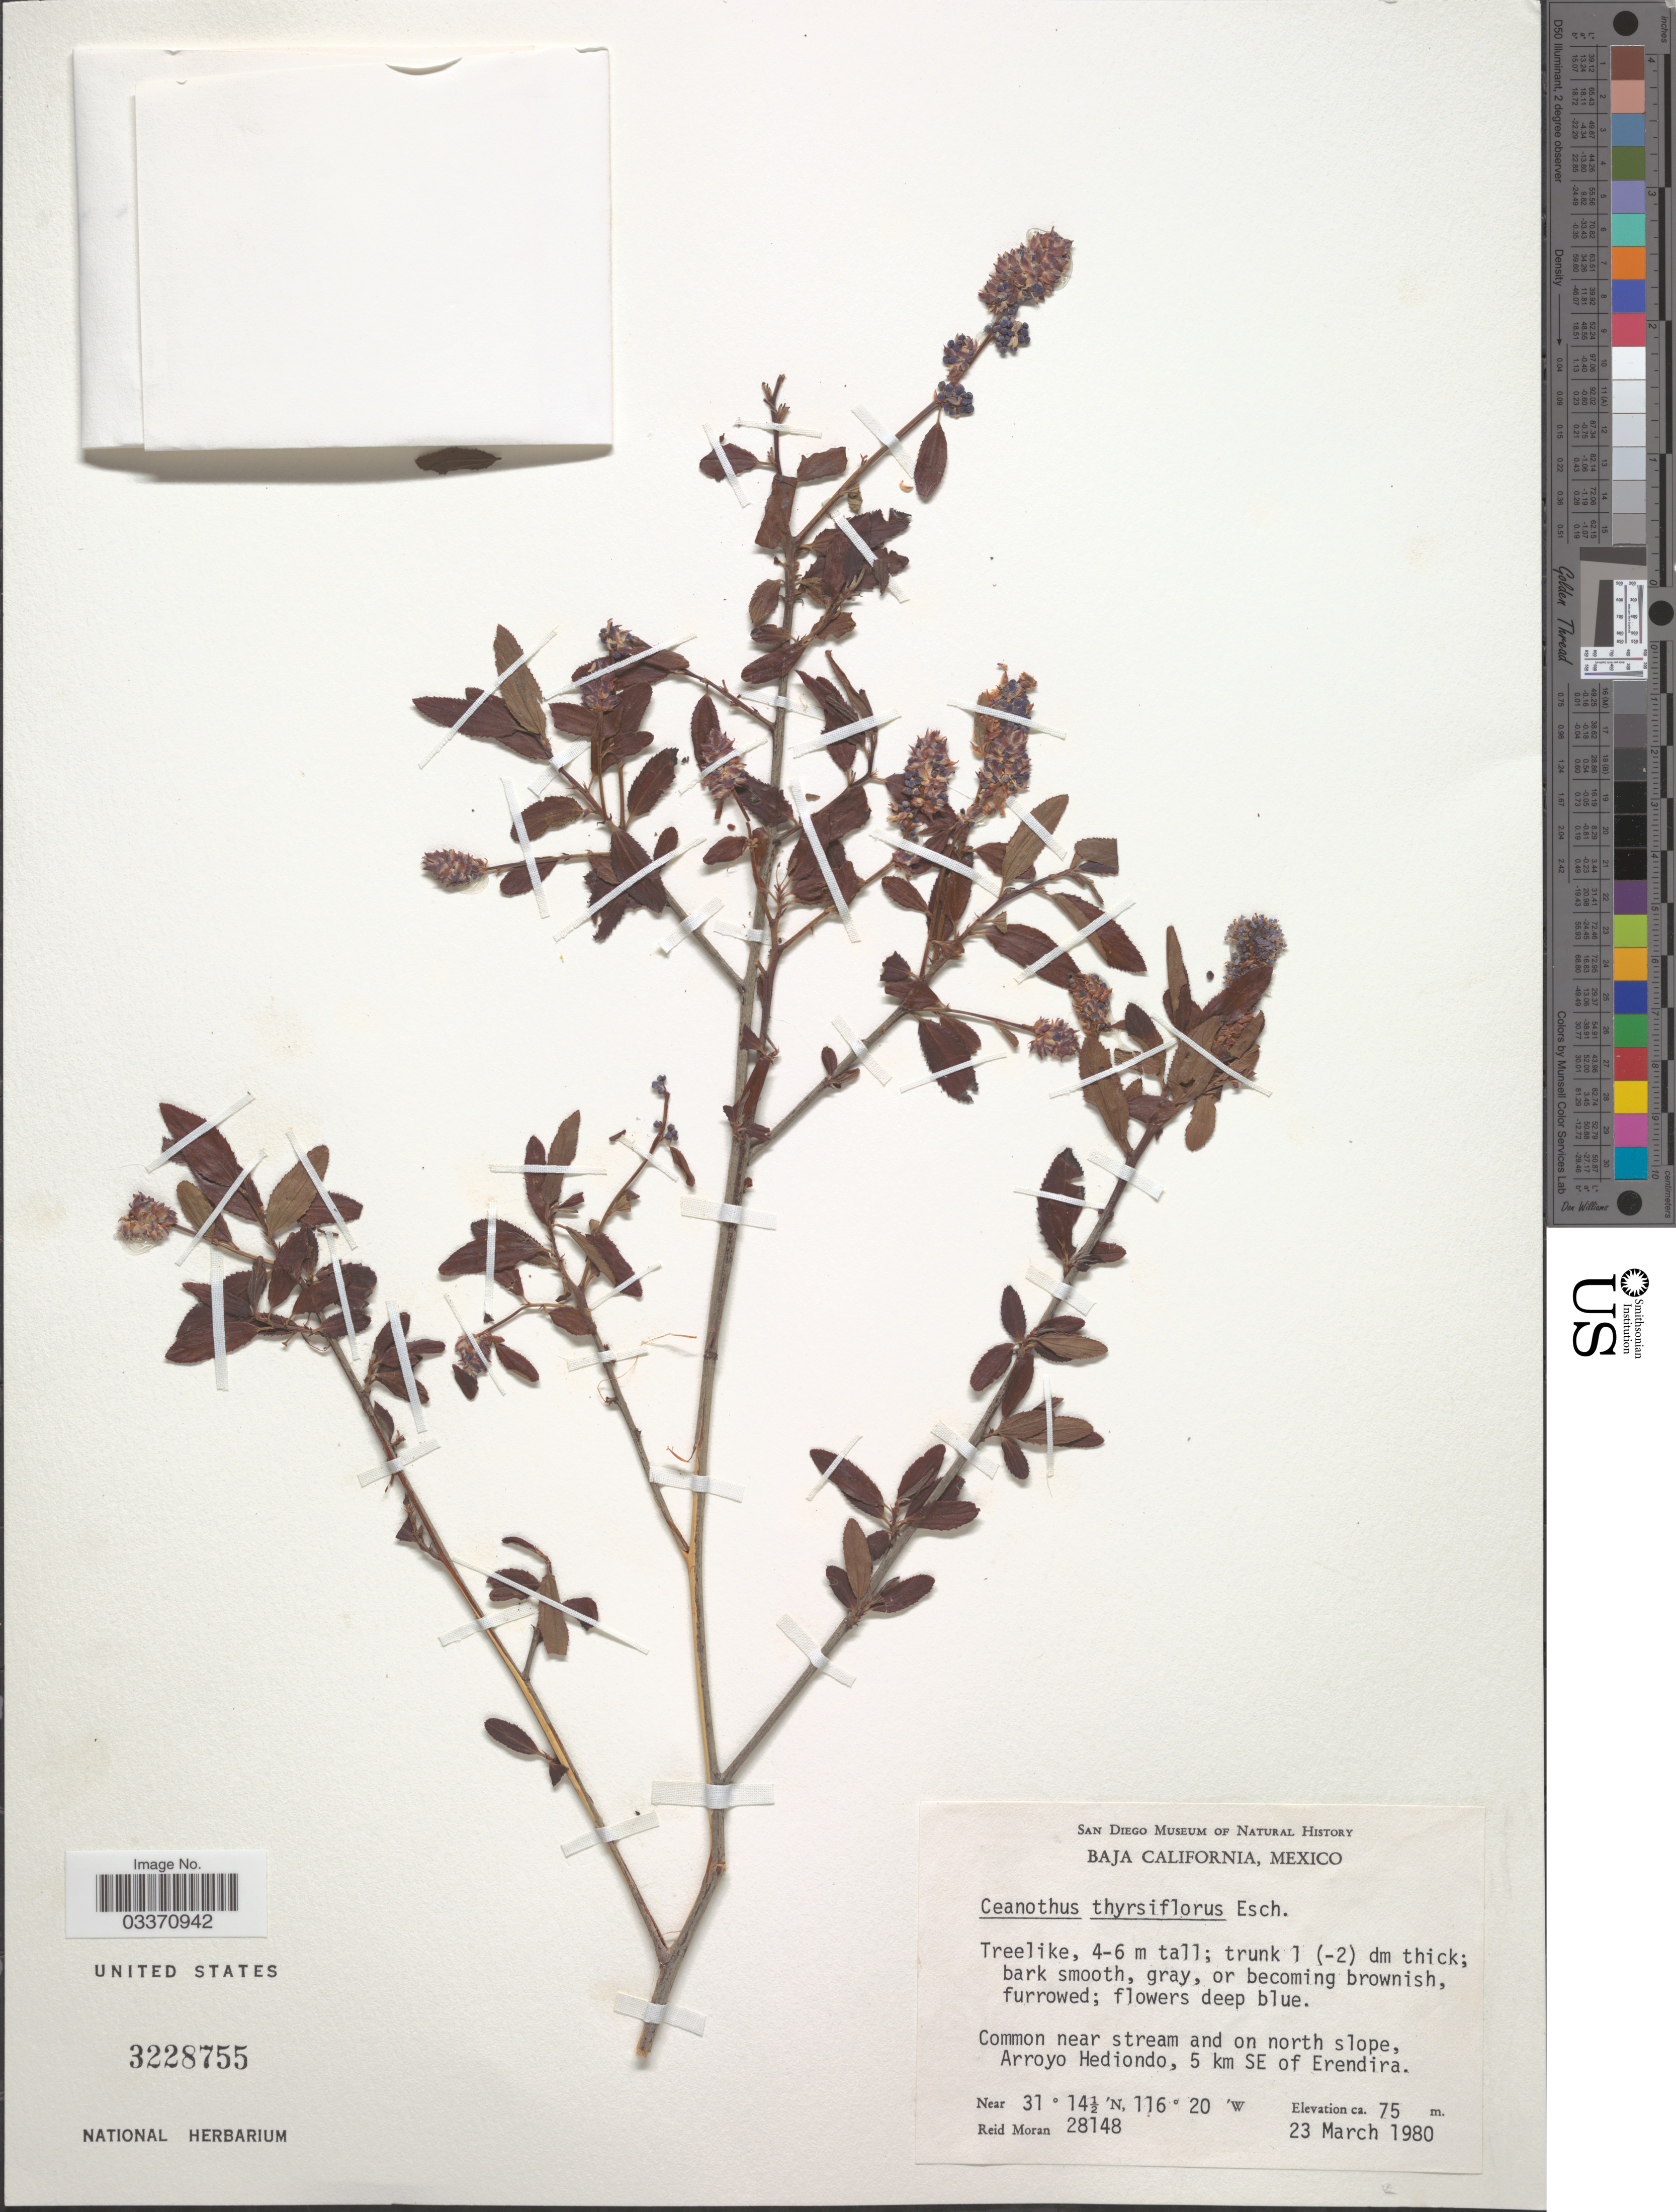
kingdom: Plantae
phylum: Tracheophyta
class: Magnoliopsida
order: Rosales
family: Rhamnaceae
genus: Ceanothus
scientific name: Ceanothus thyrsiflorus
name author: Eschsch.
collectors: R. Moran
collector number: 28148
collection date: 1980-03-23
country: Mexico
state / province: Baja California Norte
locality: Common near stream and on north slope, Arroyo Hediondo, 5 km SE of Erendira.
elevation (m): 75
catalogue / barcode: US 3228755